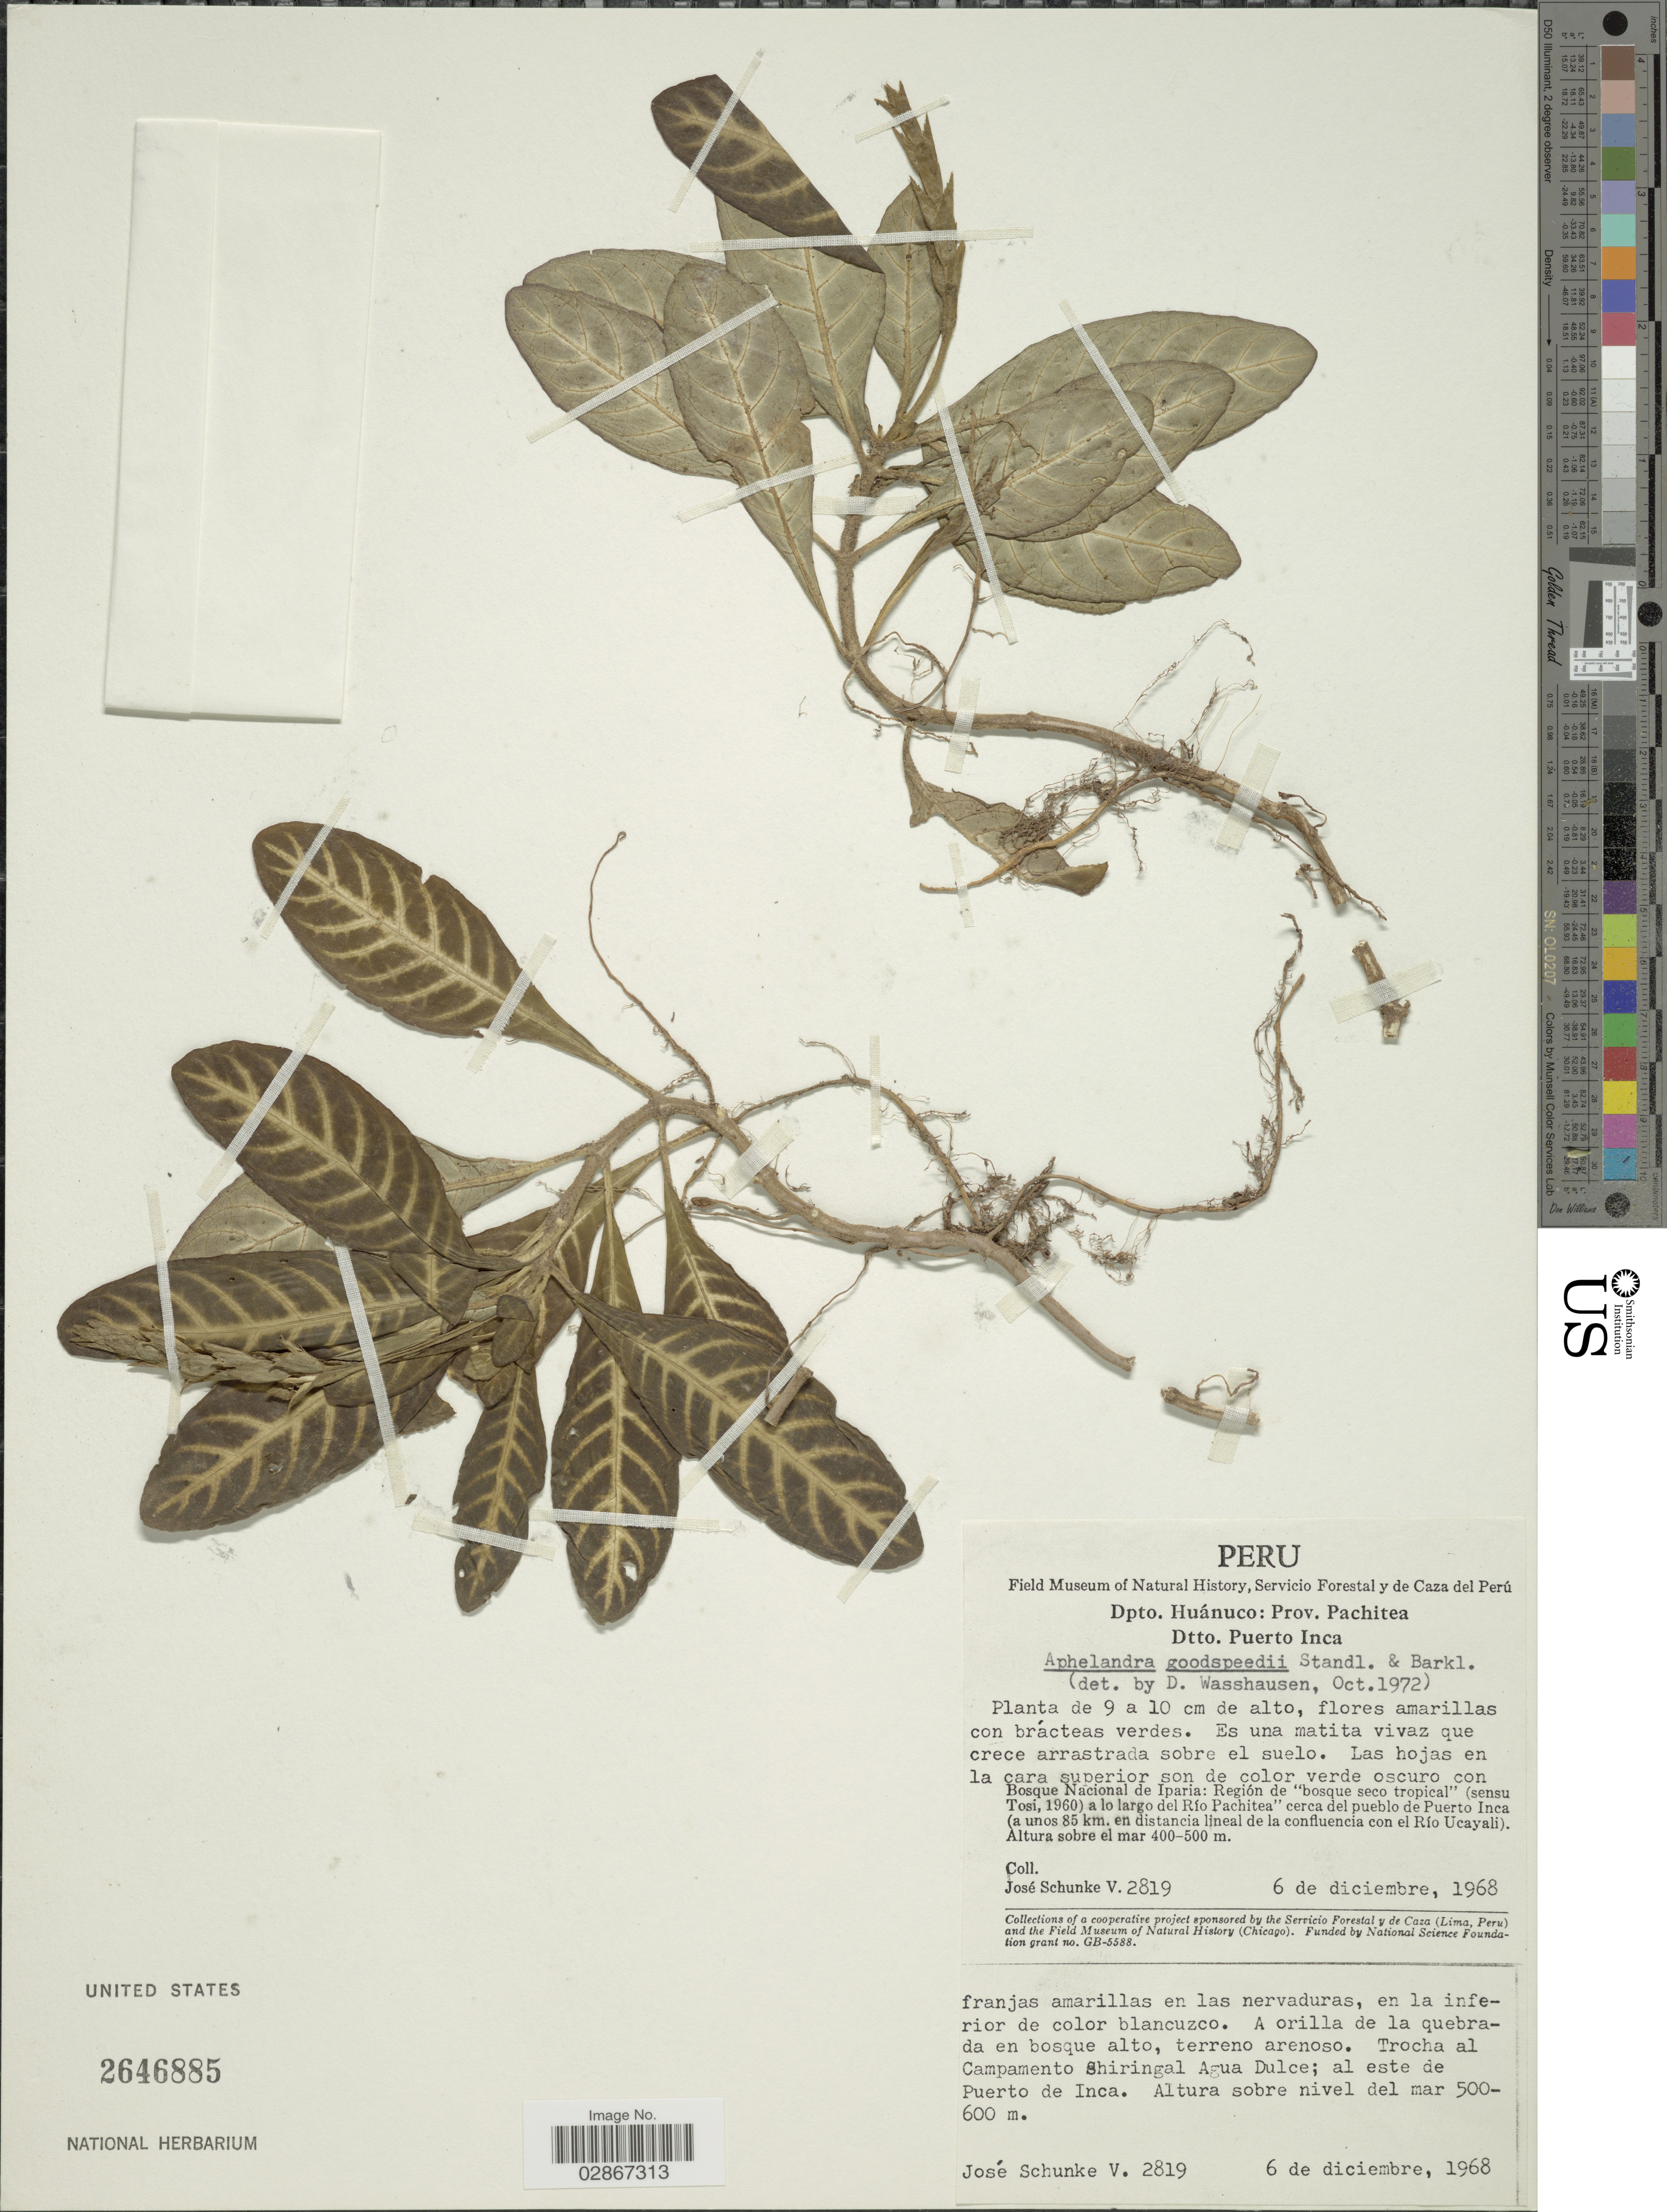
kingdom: Plantae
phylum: Tracheophyta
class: Magnoliopsida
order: Lamiales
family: Acanthaceae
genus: Aphelandra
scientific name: Aphelandra maculata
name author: (Tafalla ex Nees) Voss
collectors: J. Schunke Vigo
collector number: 2819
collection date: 1968-12-06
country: Peru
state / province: Huánuco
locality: Dpto. Huanúco: Prov. Pachitea, Dtto. Puerto Inca. Bosque Nacional de Iparia: Región de "bosque seco tropical" (sensu Tosi, 1960) a lo largo del Río Pachitea cerca del pueblo de Puerto Inca ( a unos 85 km. en distancia lineal de la confluencia con el Río Ucayali). Trocha al Campamento Shiringal Agua Dulce; al este te Puerto de Inca.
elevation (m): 400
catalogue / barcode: US 2646885